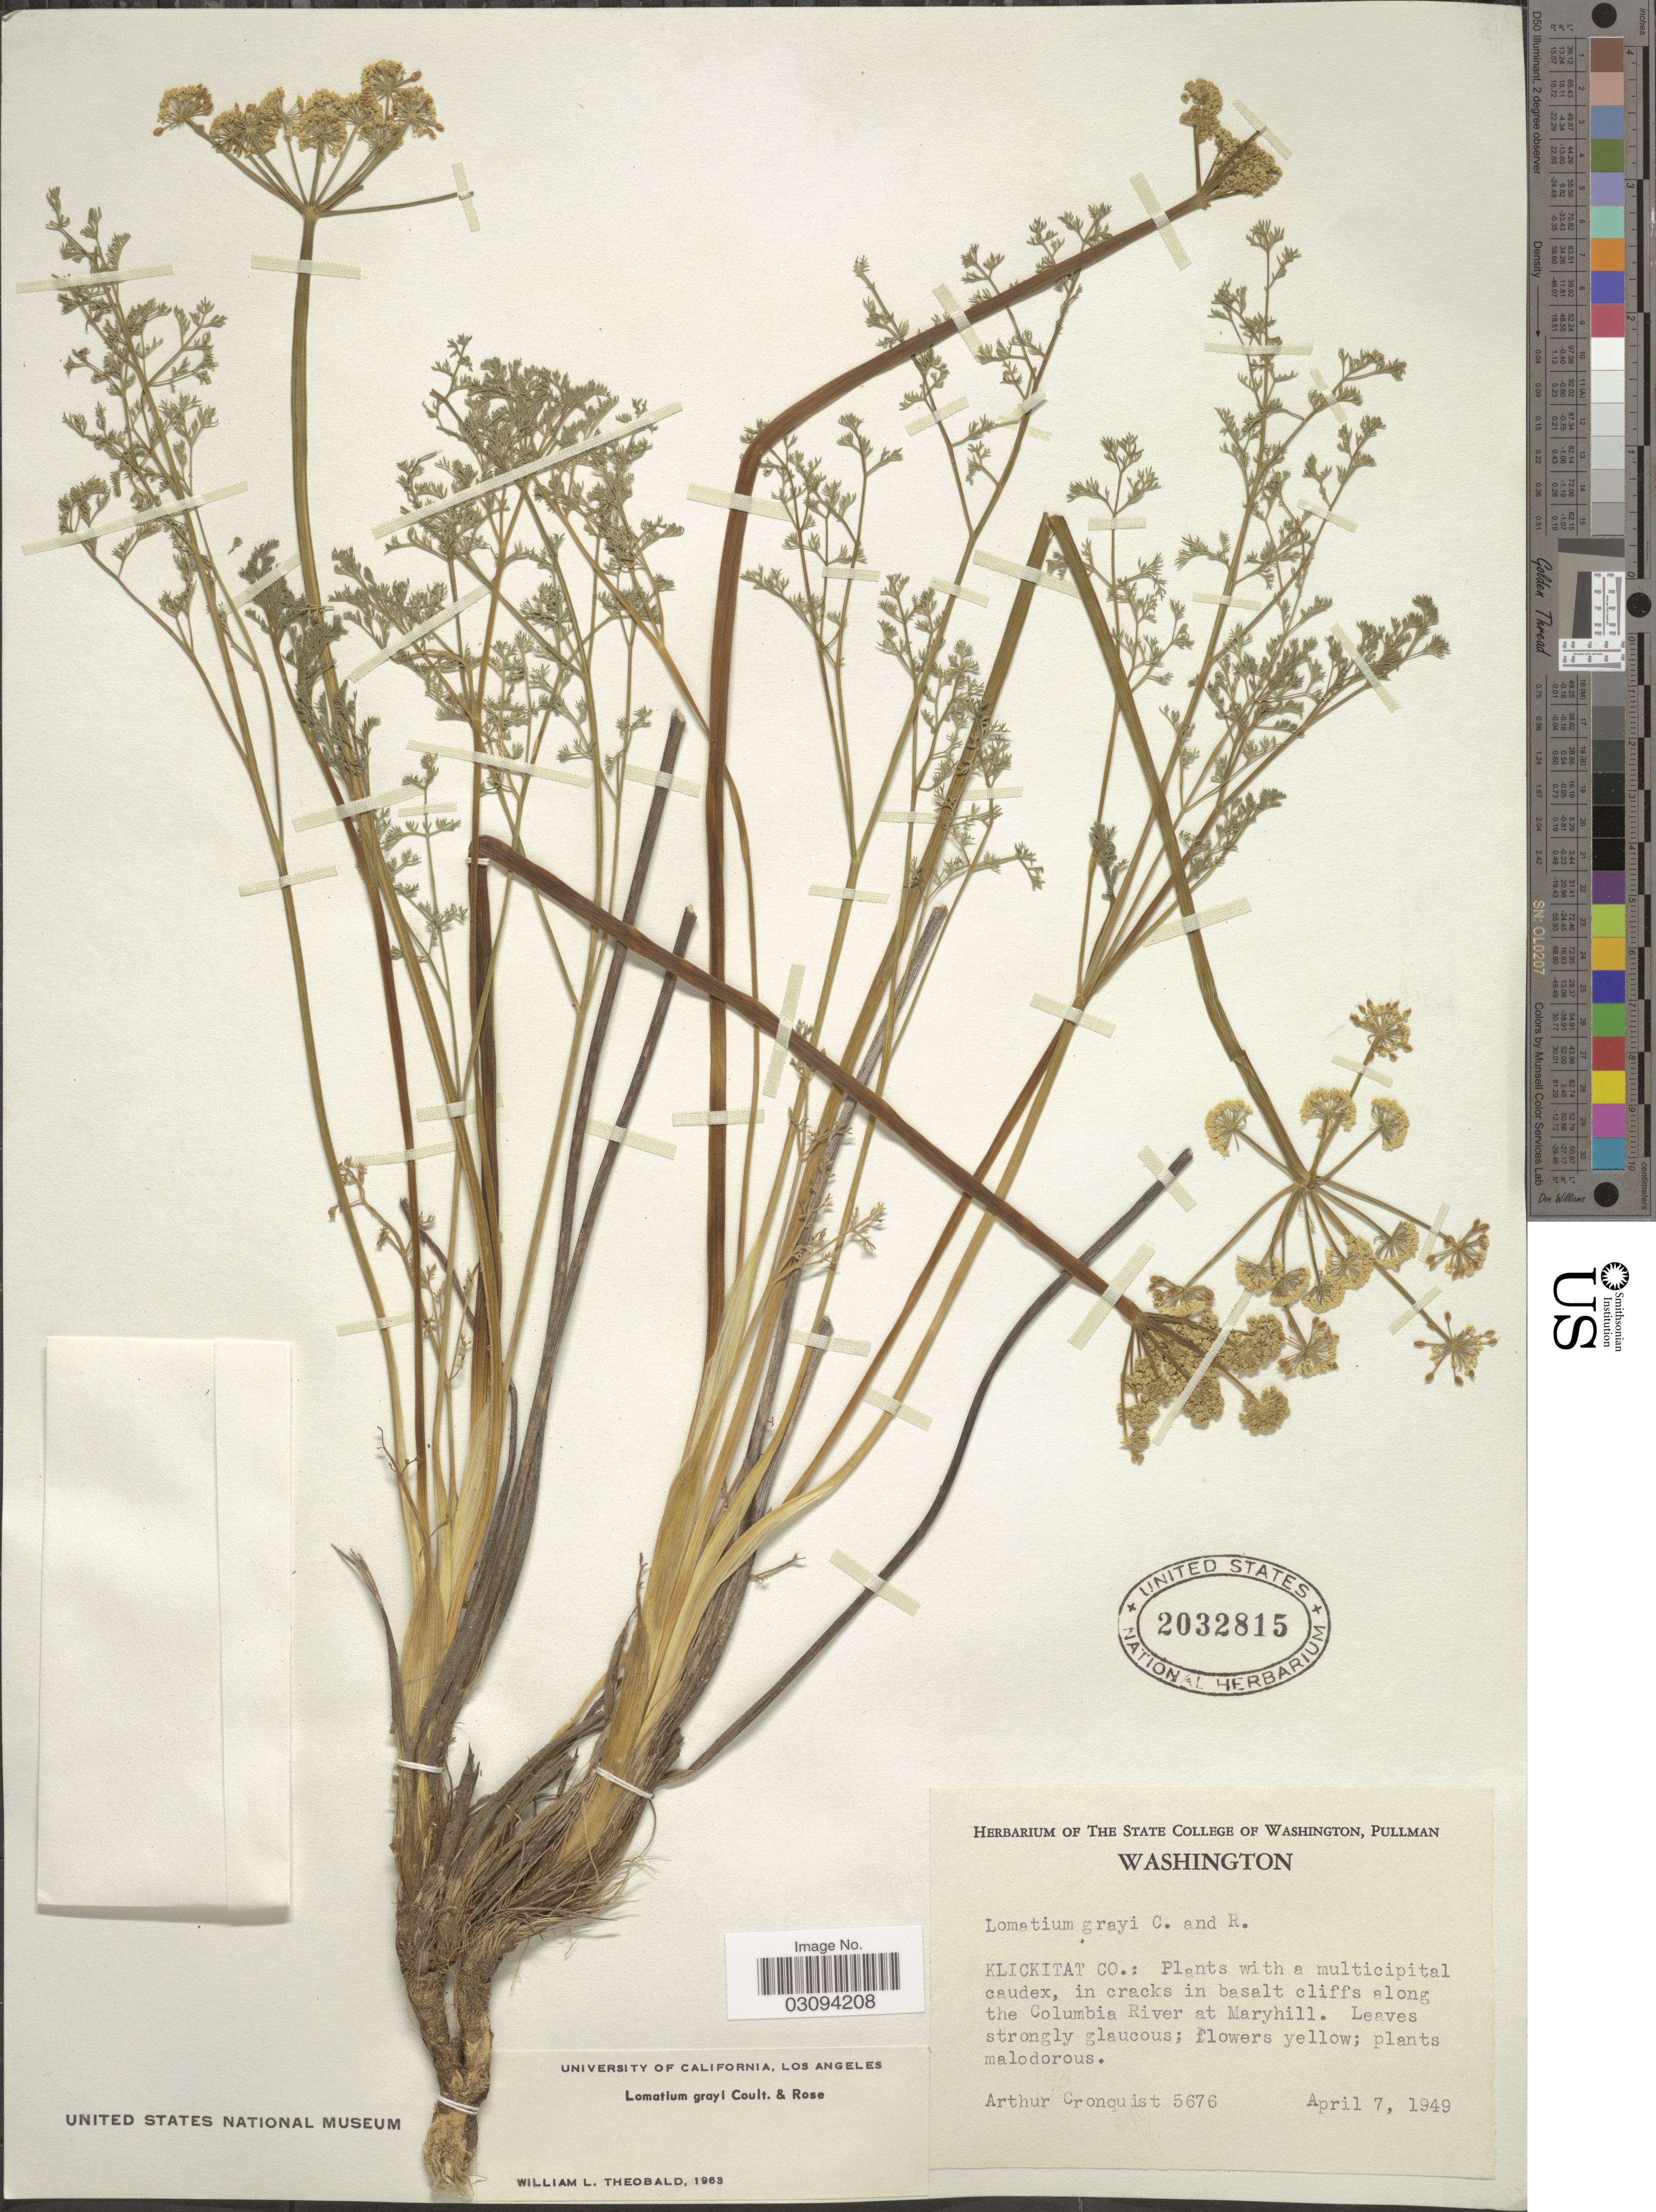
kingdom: Plantae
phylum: Tracheophyta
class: Magnoliopsida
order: Apiales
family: Apiaceae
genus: Lomatium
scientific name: Lomatium grayi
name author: (J.M. Coult. & Rose) J.M. Coult. & Rose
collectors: A. J. Cronquist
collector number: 5676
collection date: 1949-04-07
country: United States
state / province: Washington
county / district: Klickitat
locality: Klickitat Co.: along the Columbia River at Maryhill.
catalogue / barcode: US 2032815